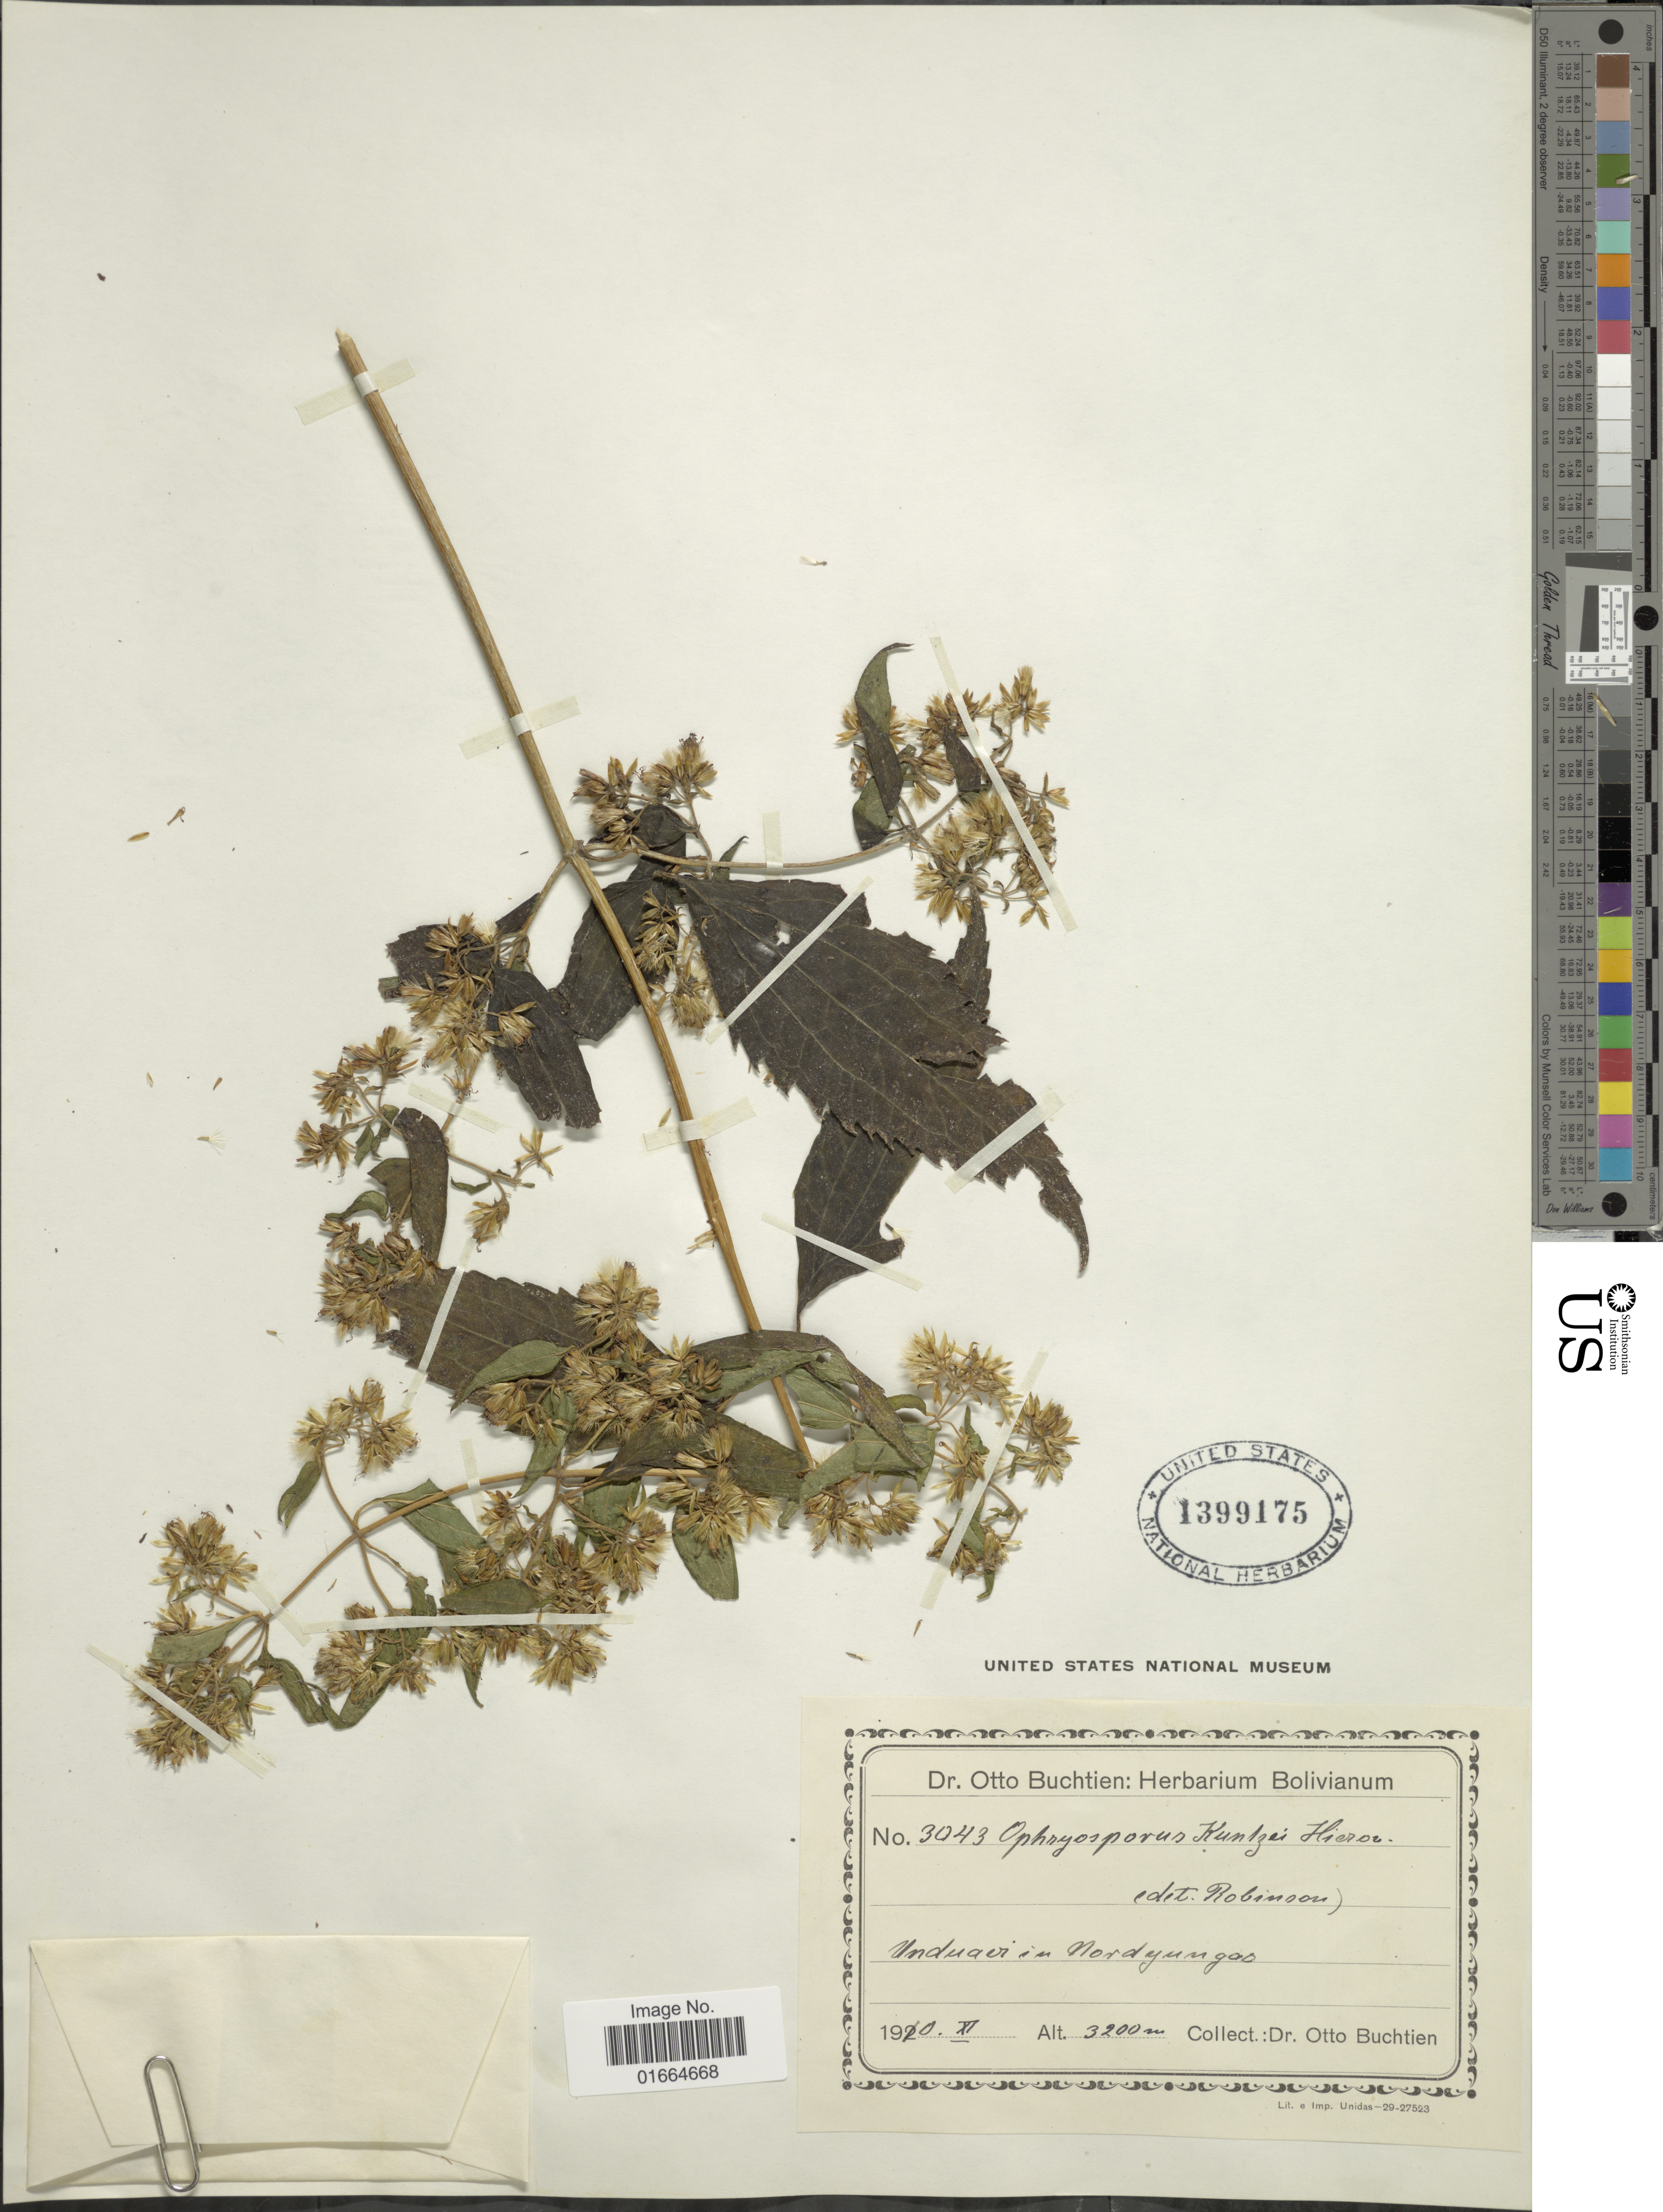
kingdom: Plantae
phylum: Tracheophyta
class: Magnoliopsida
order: Asterales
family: Asteraceae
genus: Ophryosporus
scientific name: Ophryosporus kuntzei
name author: Hieron.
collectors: O. Buchtien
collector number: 3043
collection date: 1910-11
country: Bolivia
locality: Unduavi in Nordyungas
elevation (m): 3200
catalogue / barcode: US 1399175